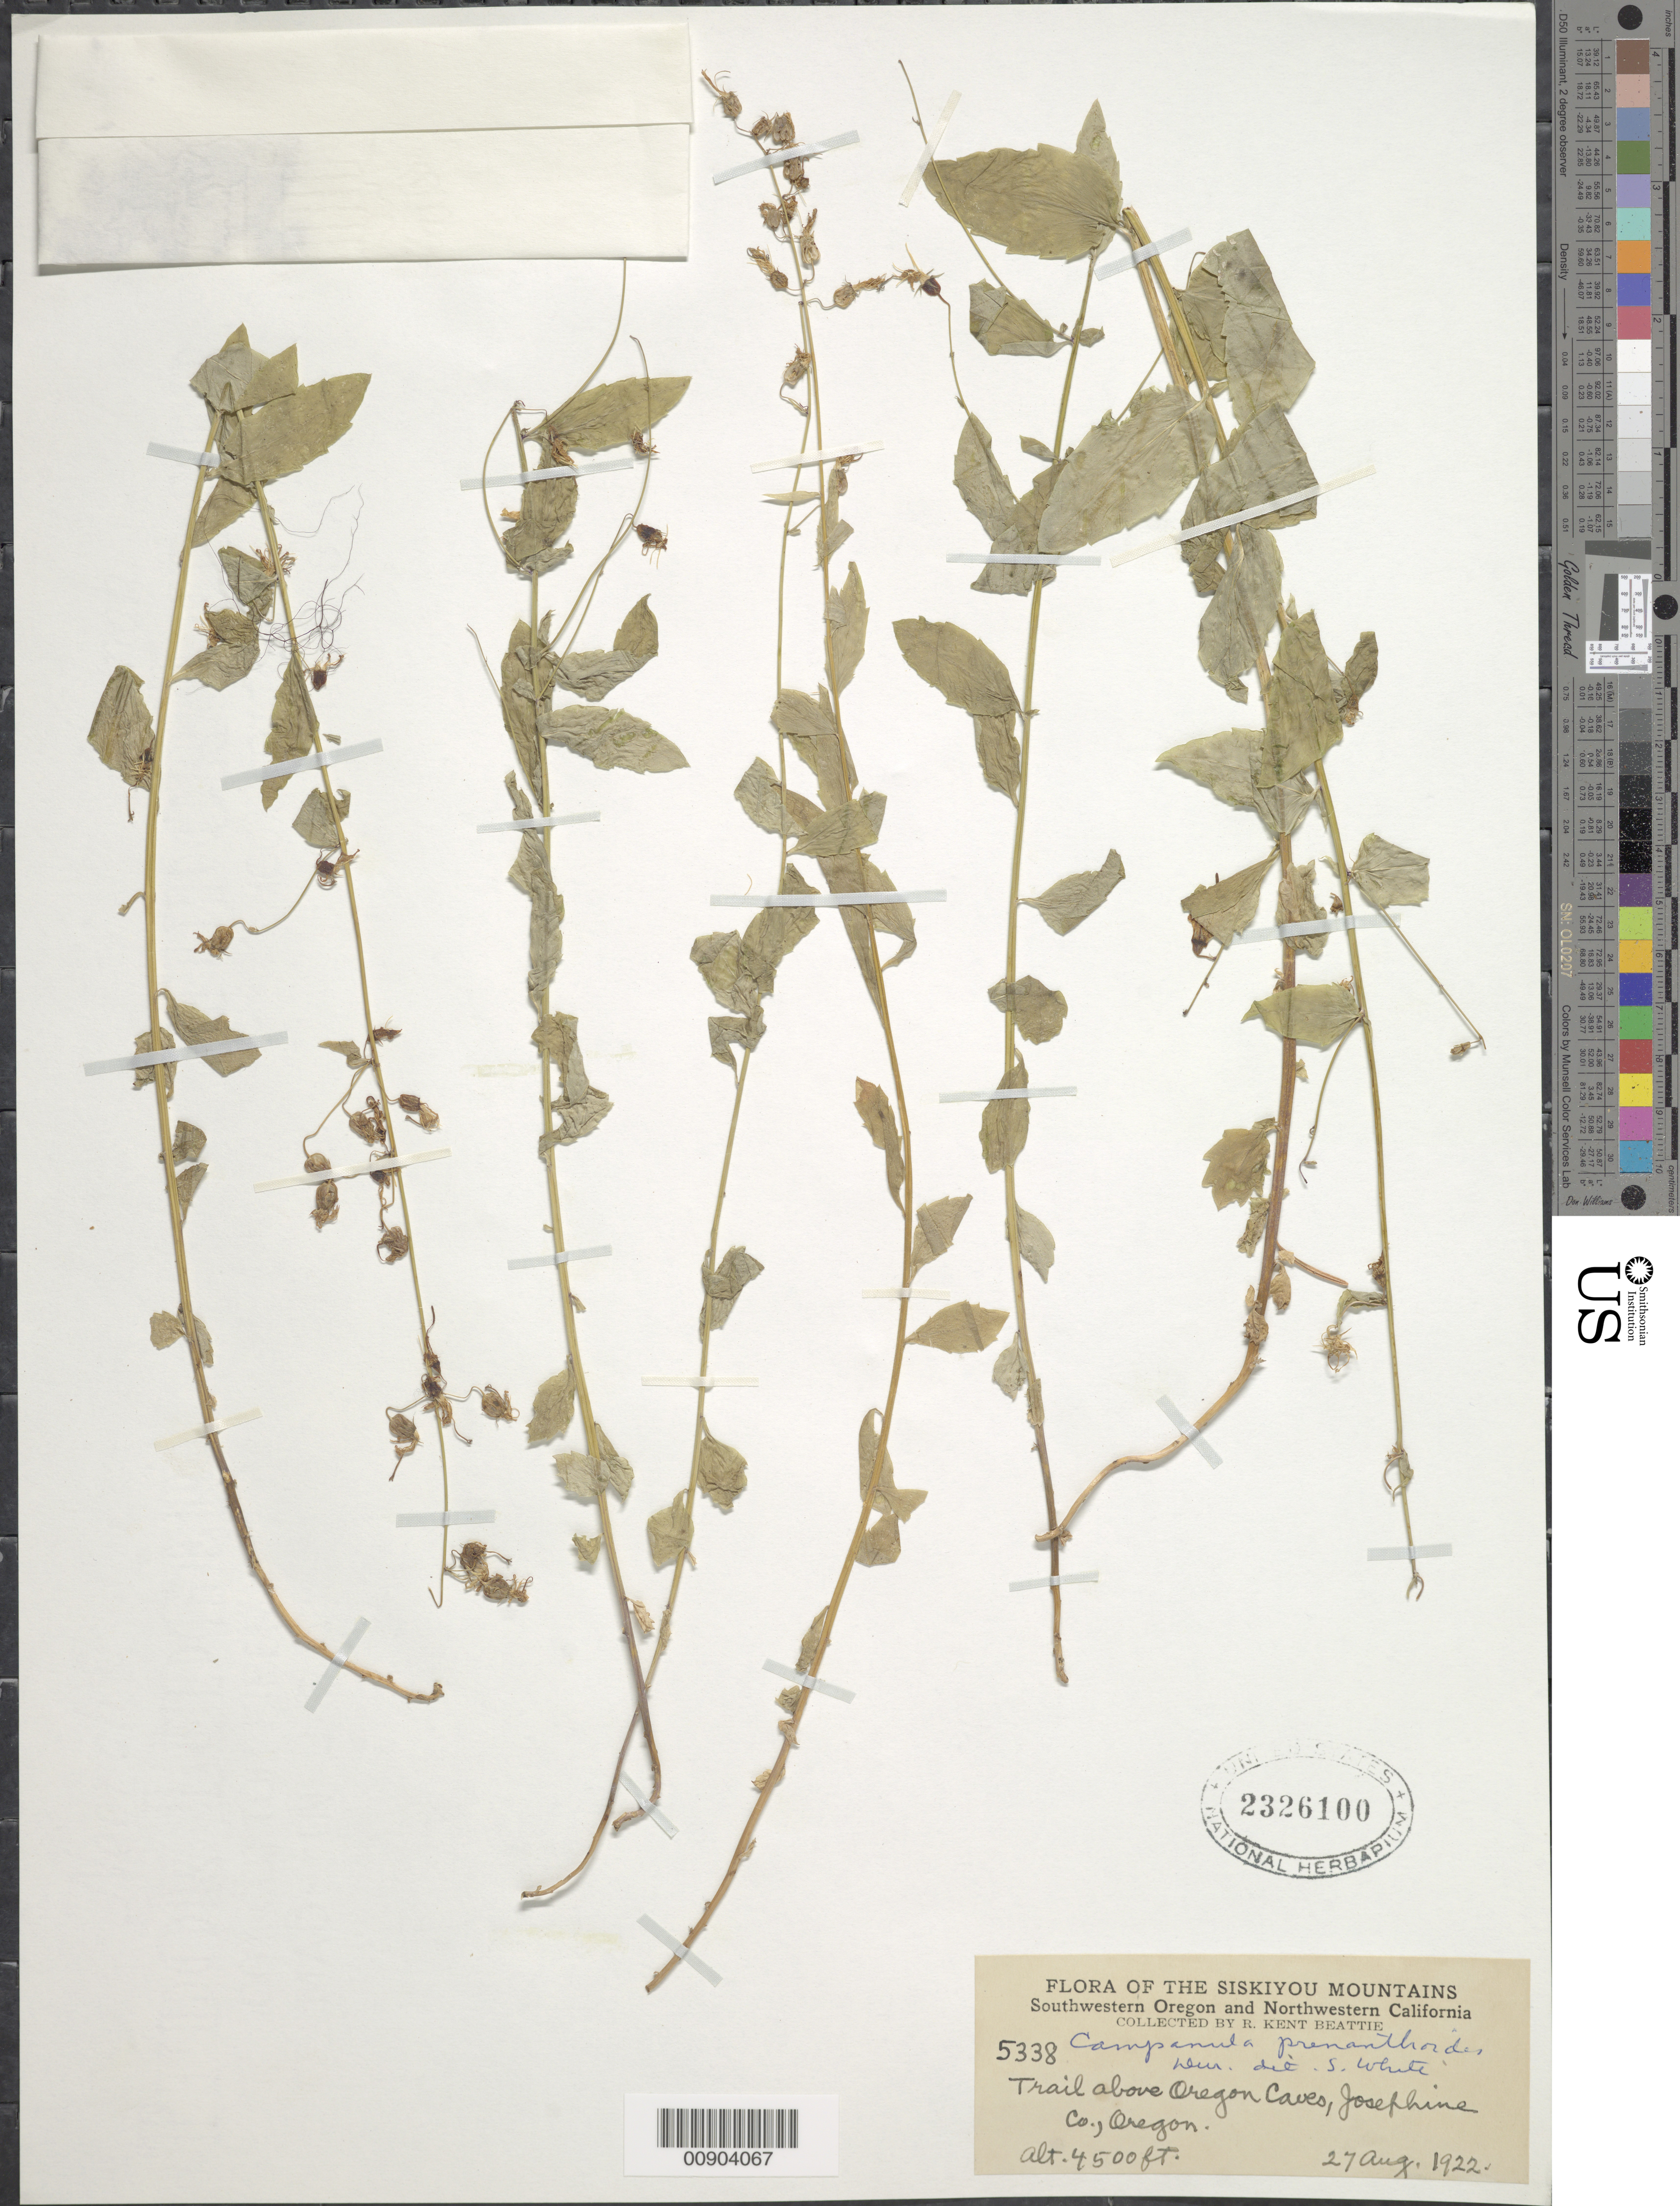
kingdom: Plantae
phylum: Tracheophyta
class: Magnoliopsida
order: Asterales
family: Campanulaceae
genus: Campanula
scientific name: Campanula prenanthoides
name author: Durand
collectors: R. K. Beattie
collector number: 5338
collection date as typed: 27 Aug 1922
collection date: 1922-08-27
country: United States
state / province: Oregon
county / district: Josephine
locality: Above Oregon Caves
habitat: trail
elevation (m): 1372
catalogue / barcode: US 2326100